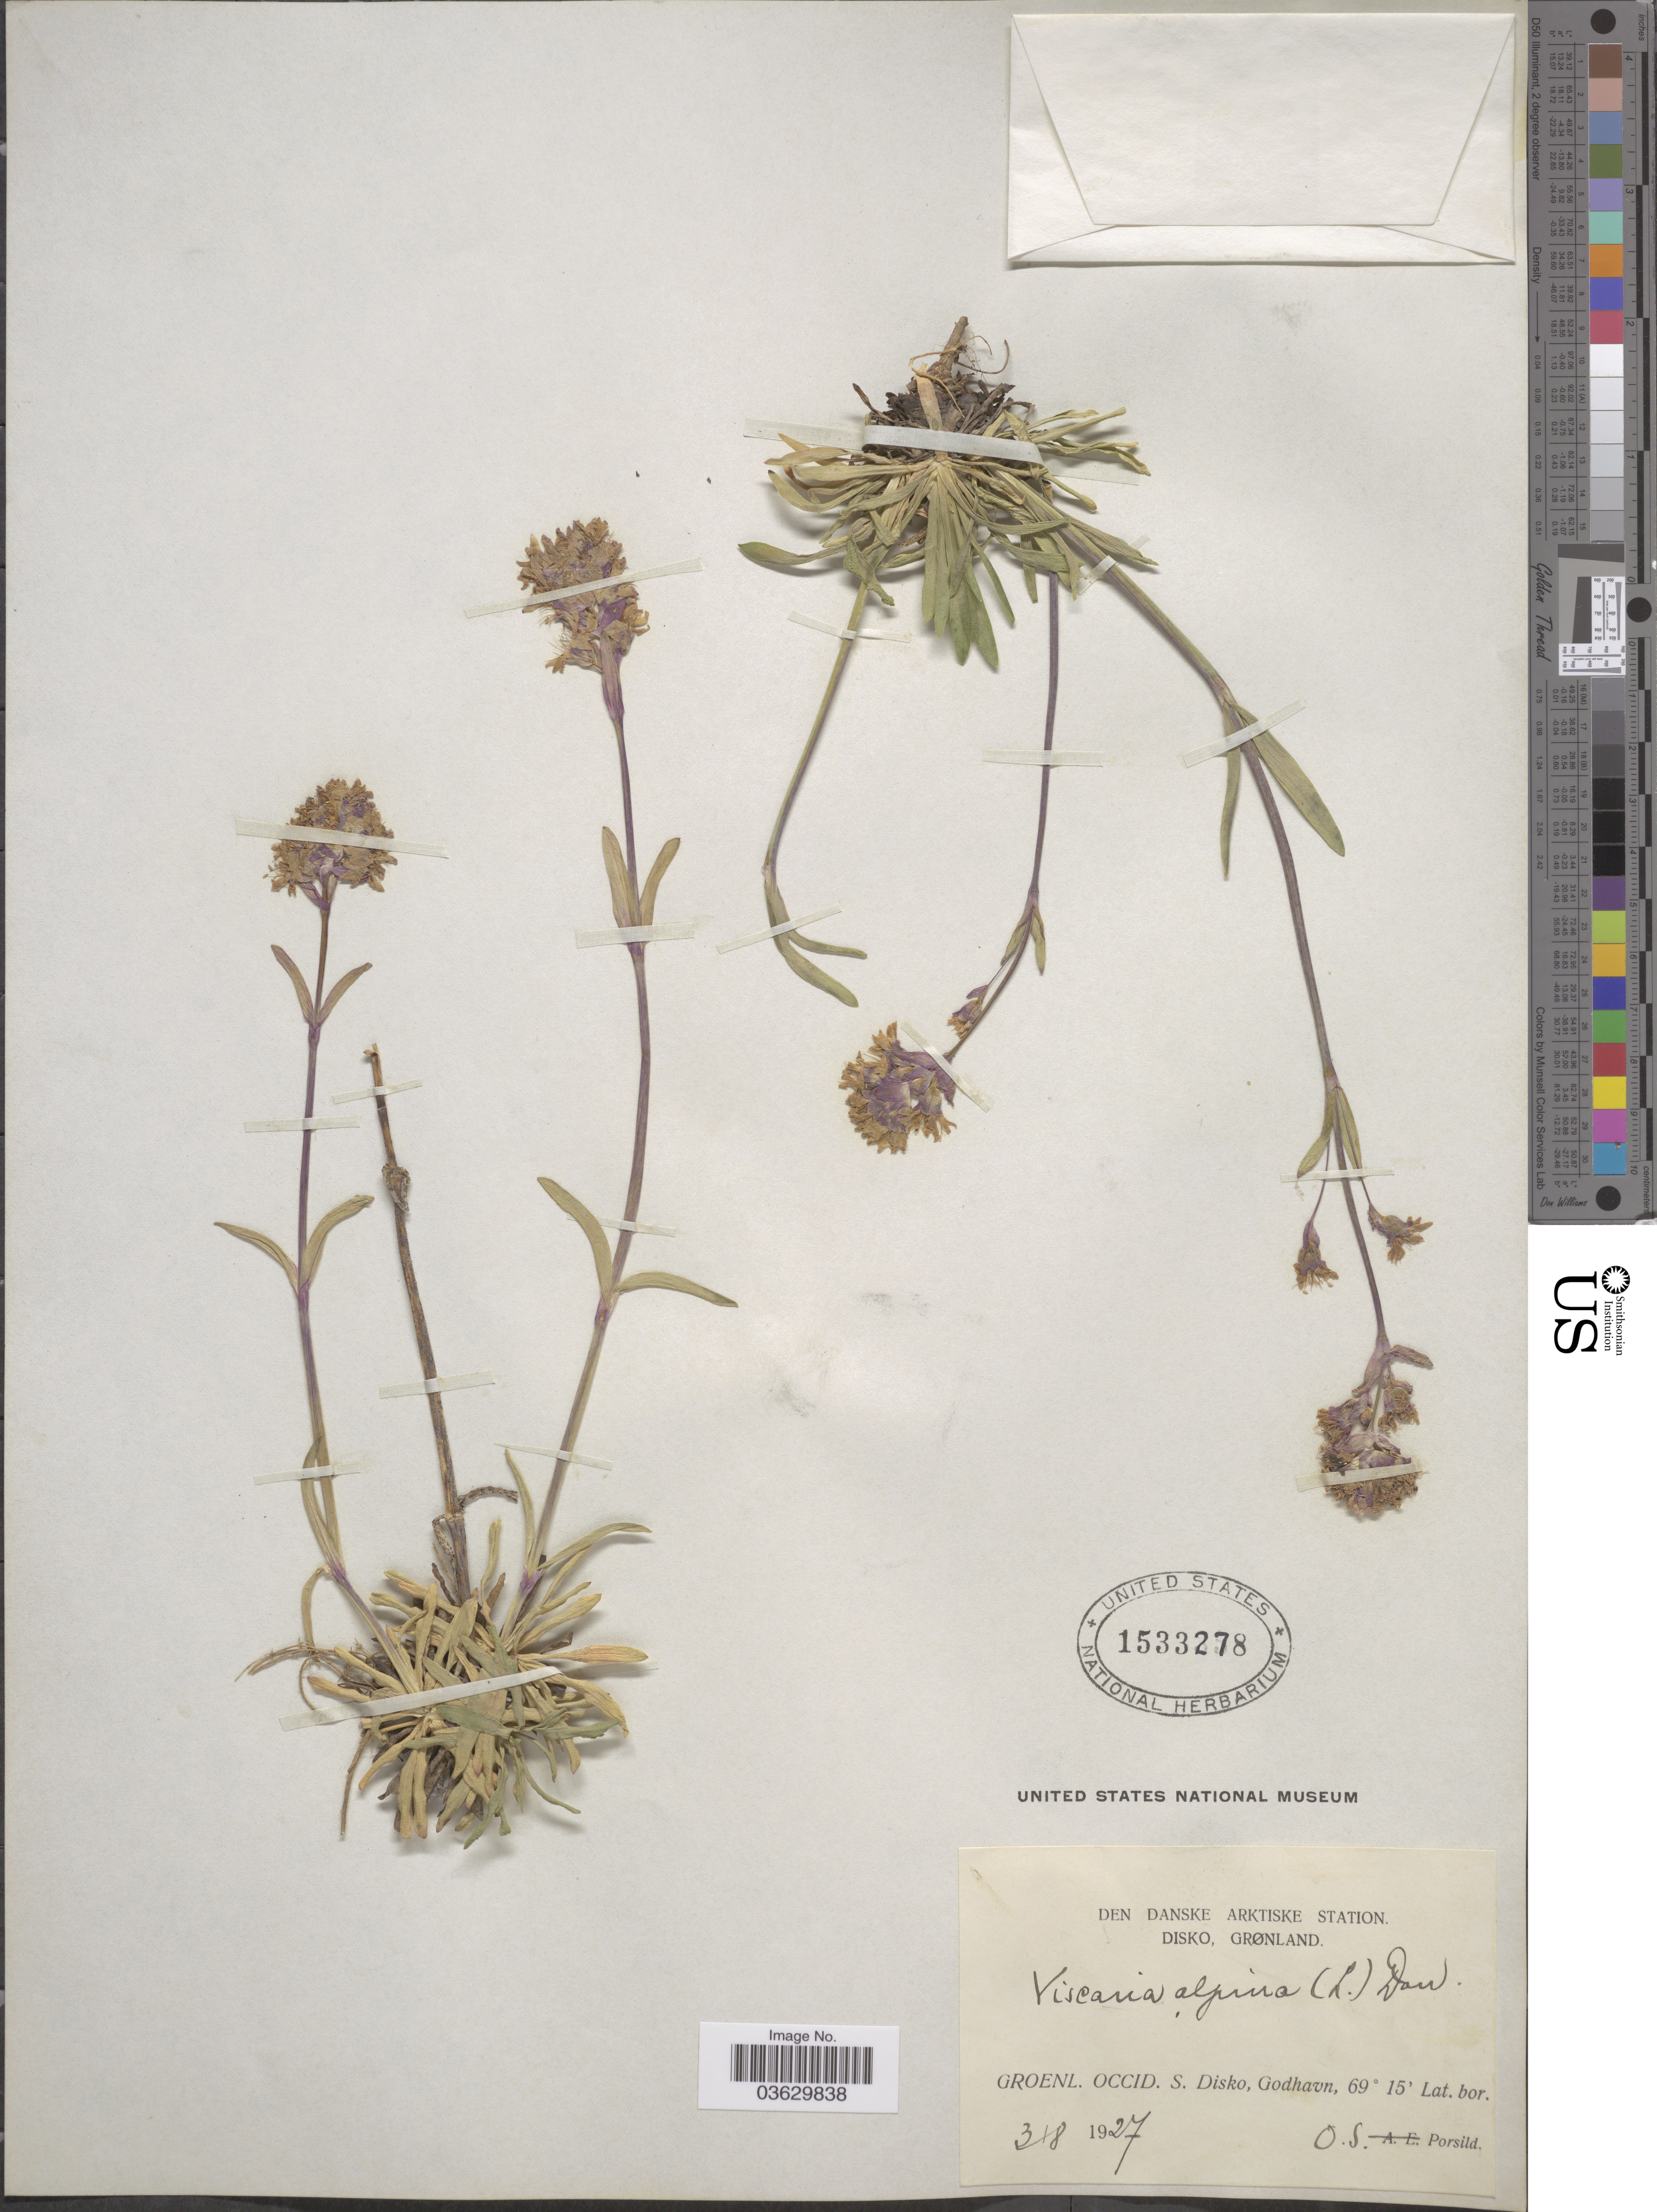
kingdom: Plantae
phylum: Tracheophyta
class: Magnoliopsida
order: Caryophyllales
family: Caryophyllaceae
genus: Viscaria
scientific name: Viscaria alpina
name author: (L.) G. Don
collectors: O. Porsild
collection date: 1927-08-03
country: Greenland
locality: Den Danske Arktiske Station. Disko, Grønland. Groenl. Occid. S. Disko, Godhavn.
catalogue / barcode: US 1533278